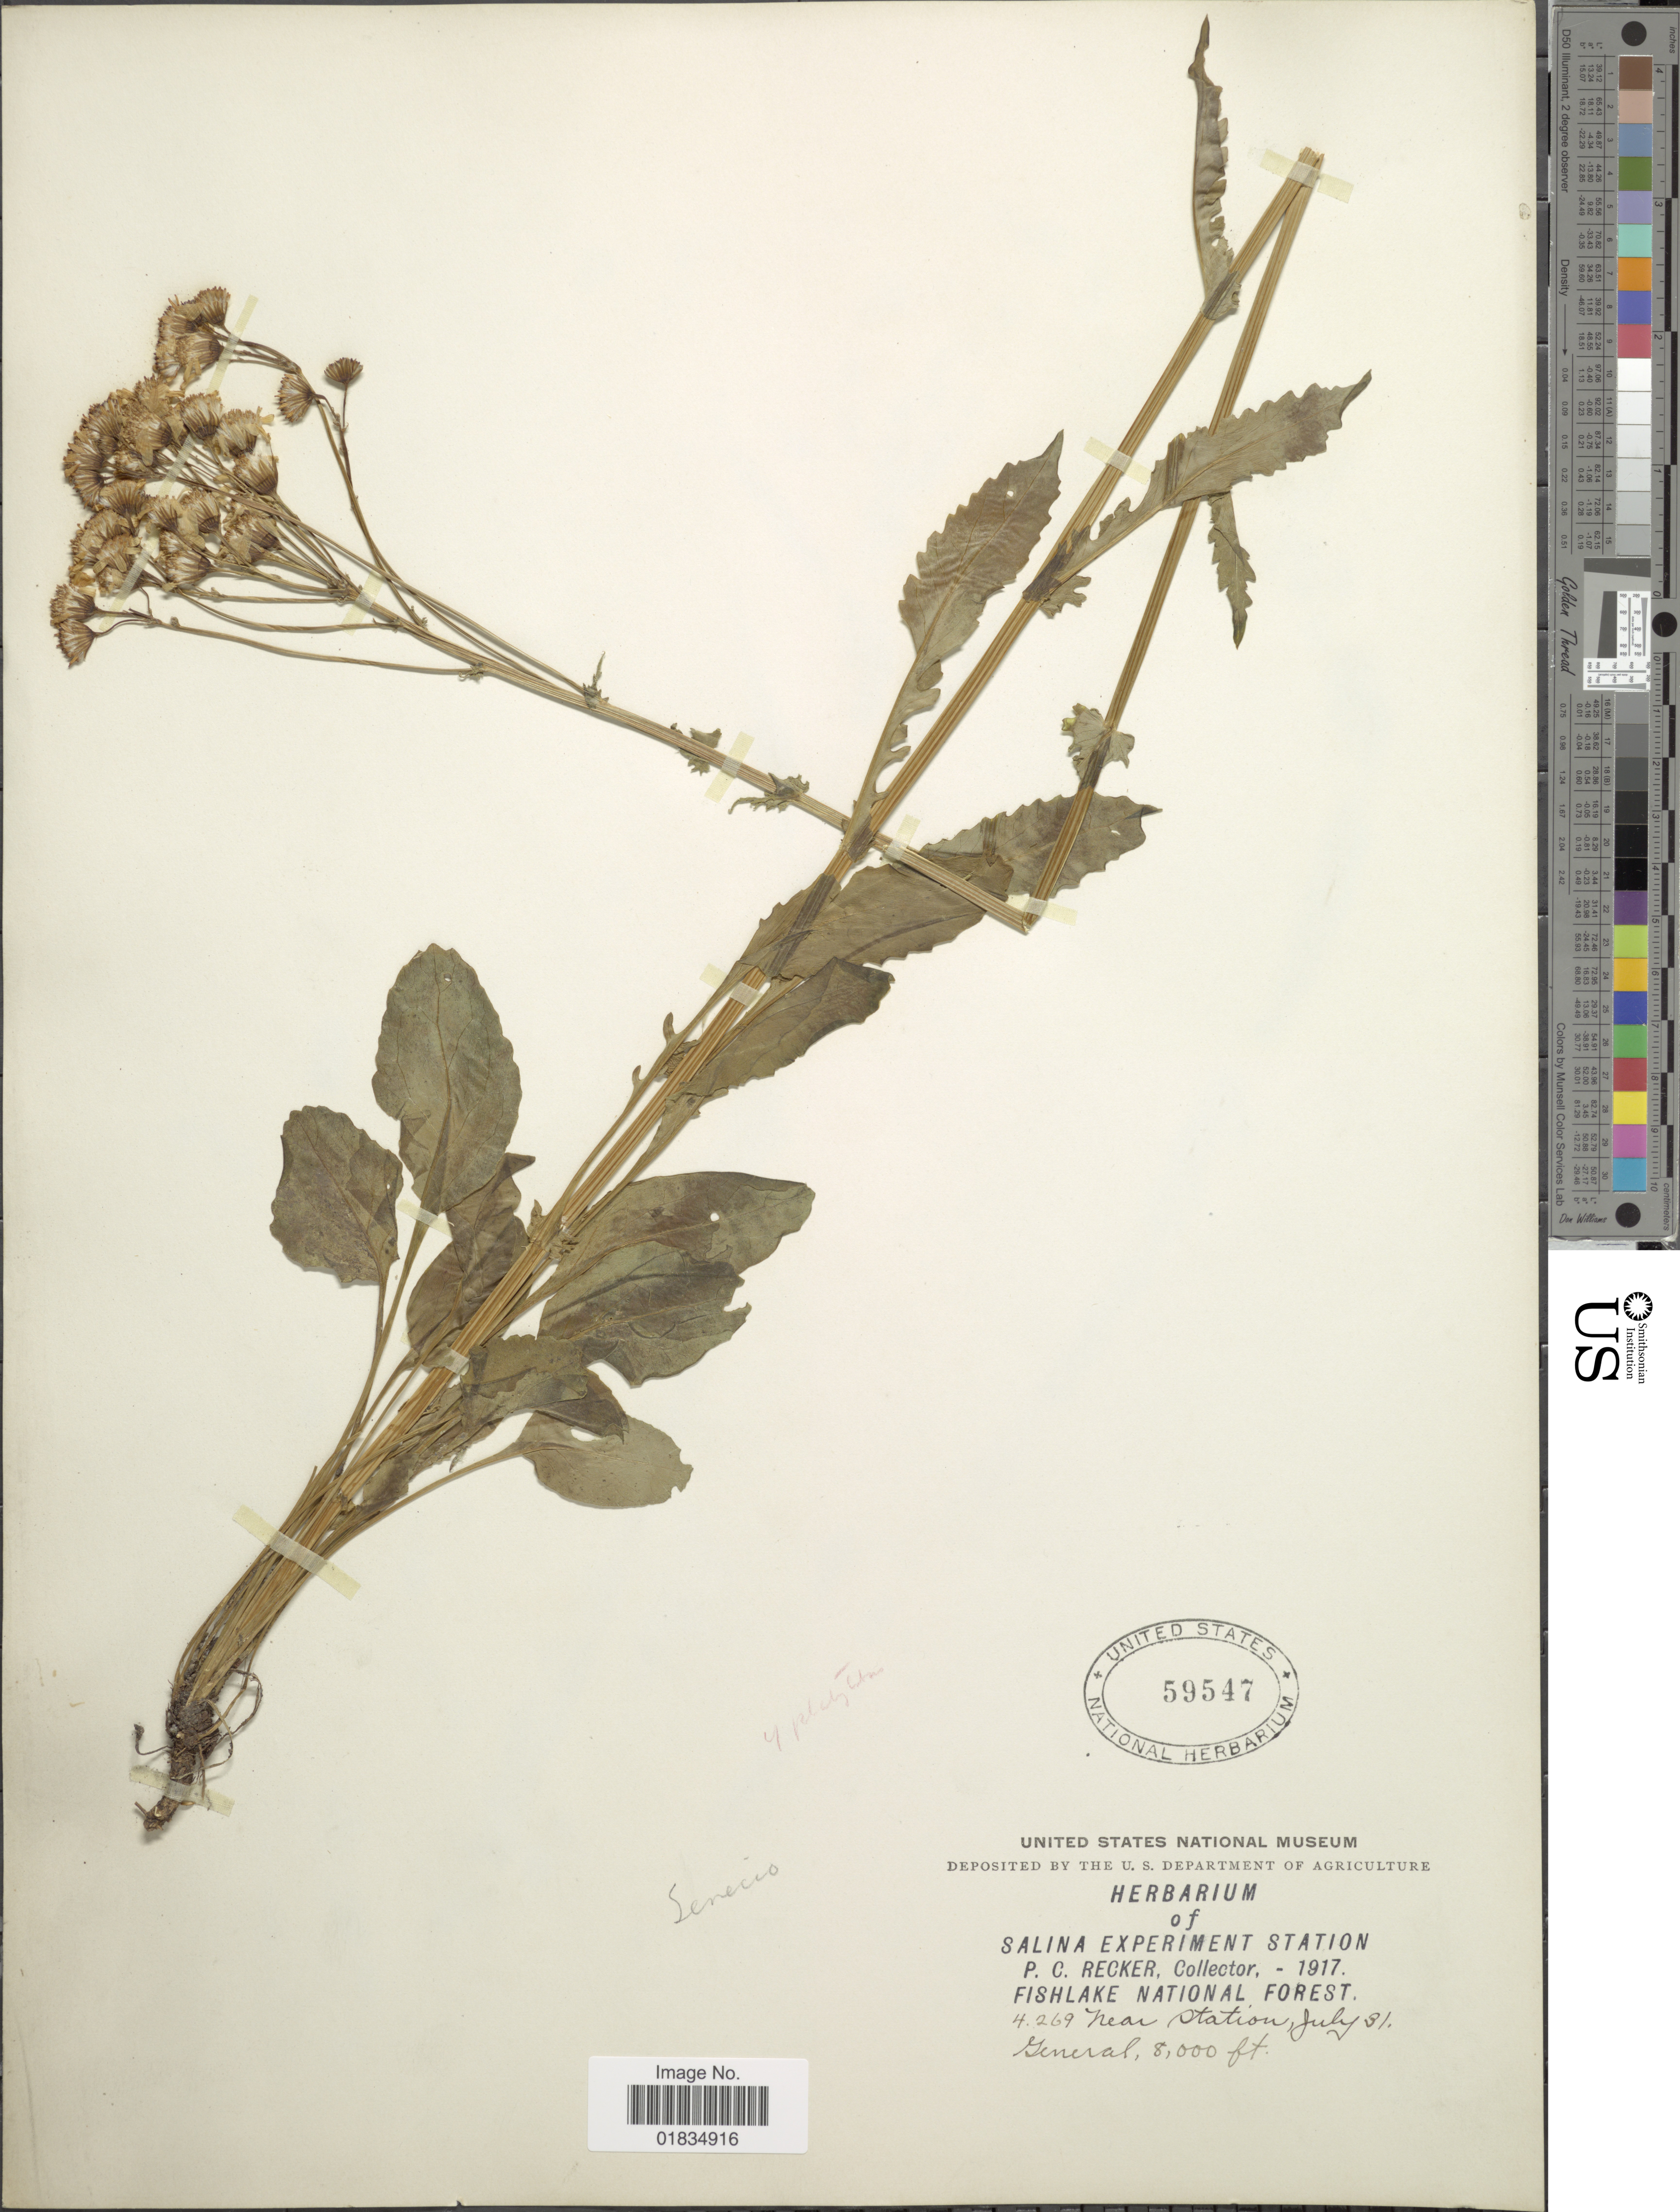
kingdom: Plantae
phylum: Tracheophyta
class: Magnoliopsida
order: Asterales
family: Asteraceae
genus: Packera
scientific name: Packera streptanthifolia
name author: (Greene) W.A. Weber & Á. Löve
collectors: P. Recker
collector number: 4269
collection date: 1917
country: United States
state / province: Utah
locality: Fishlake National Forest, Near Station, General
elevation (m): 2438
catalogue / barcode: US 59547